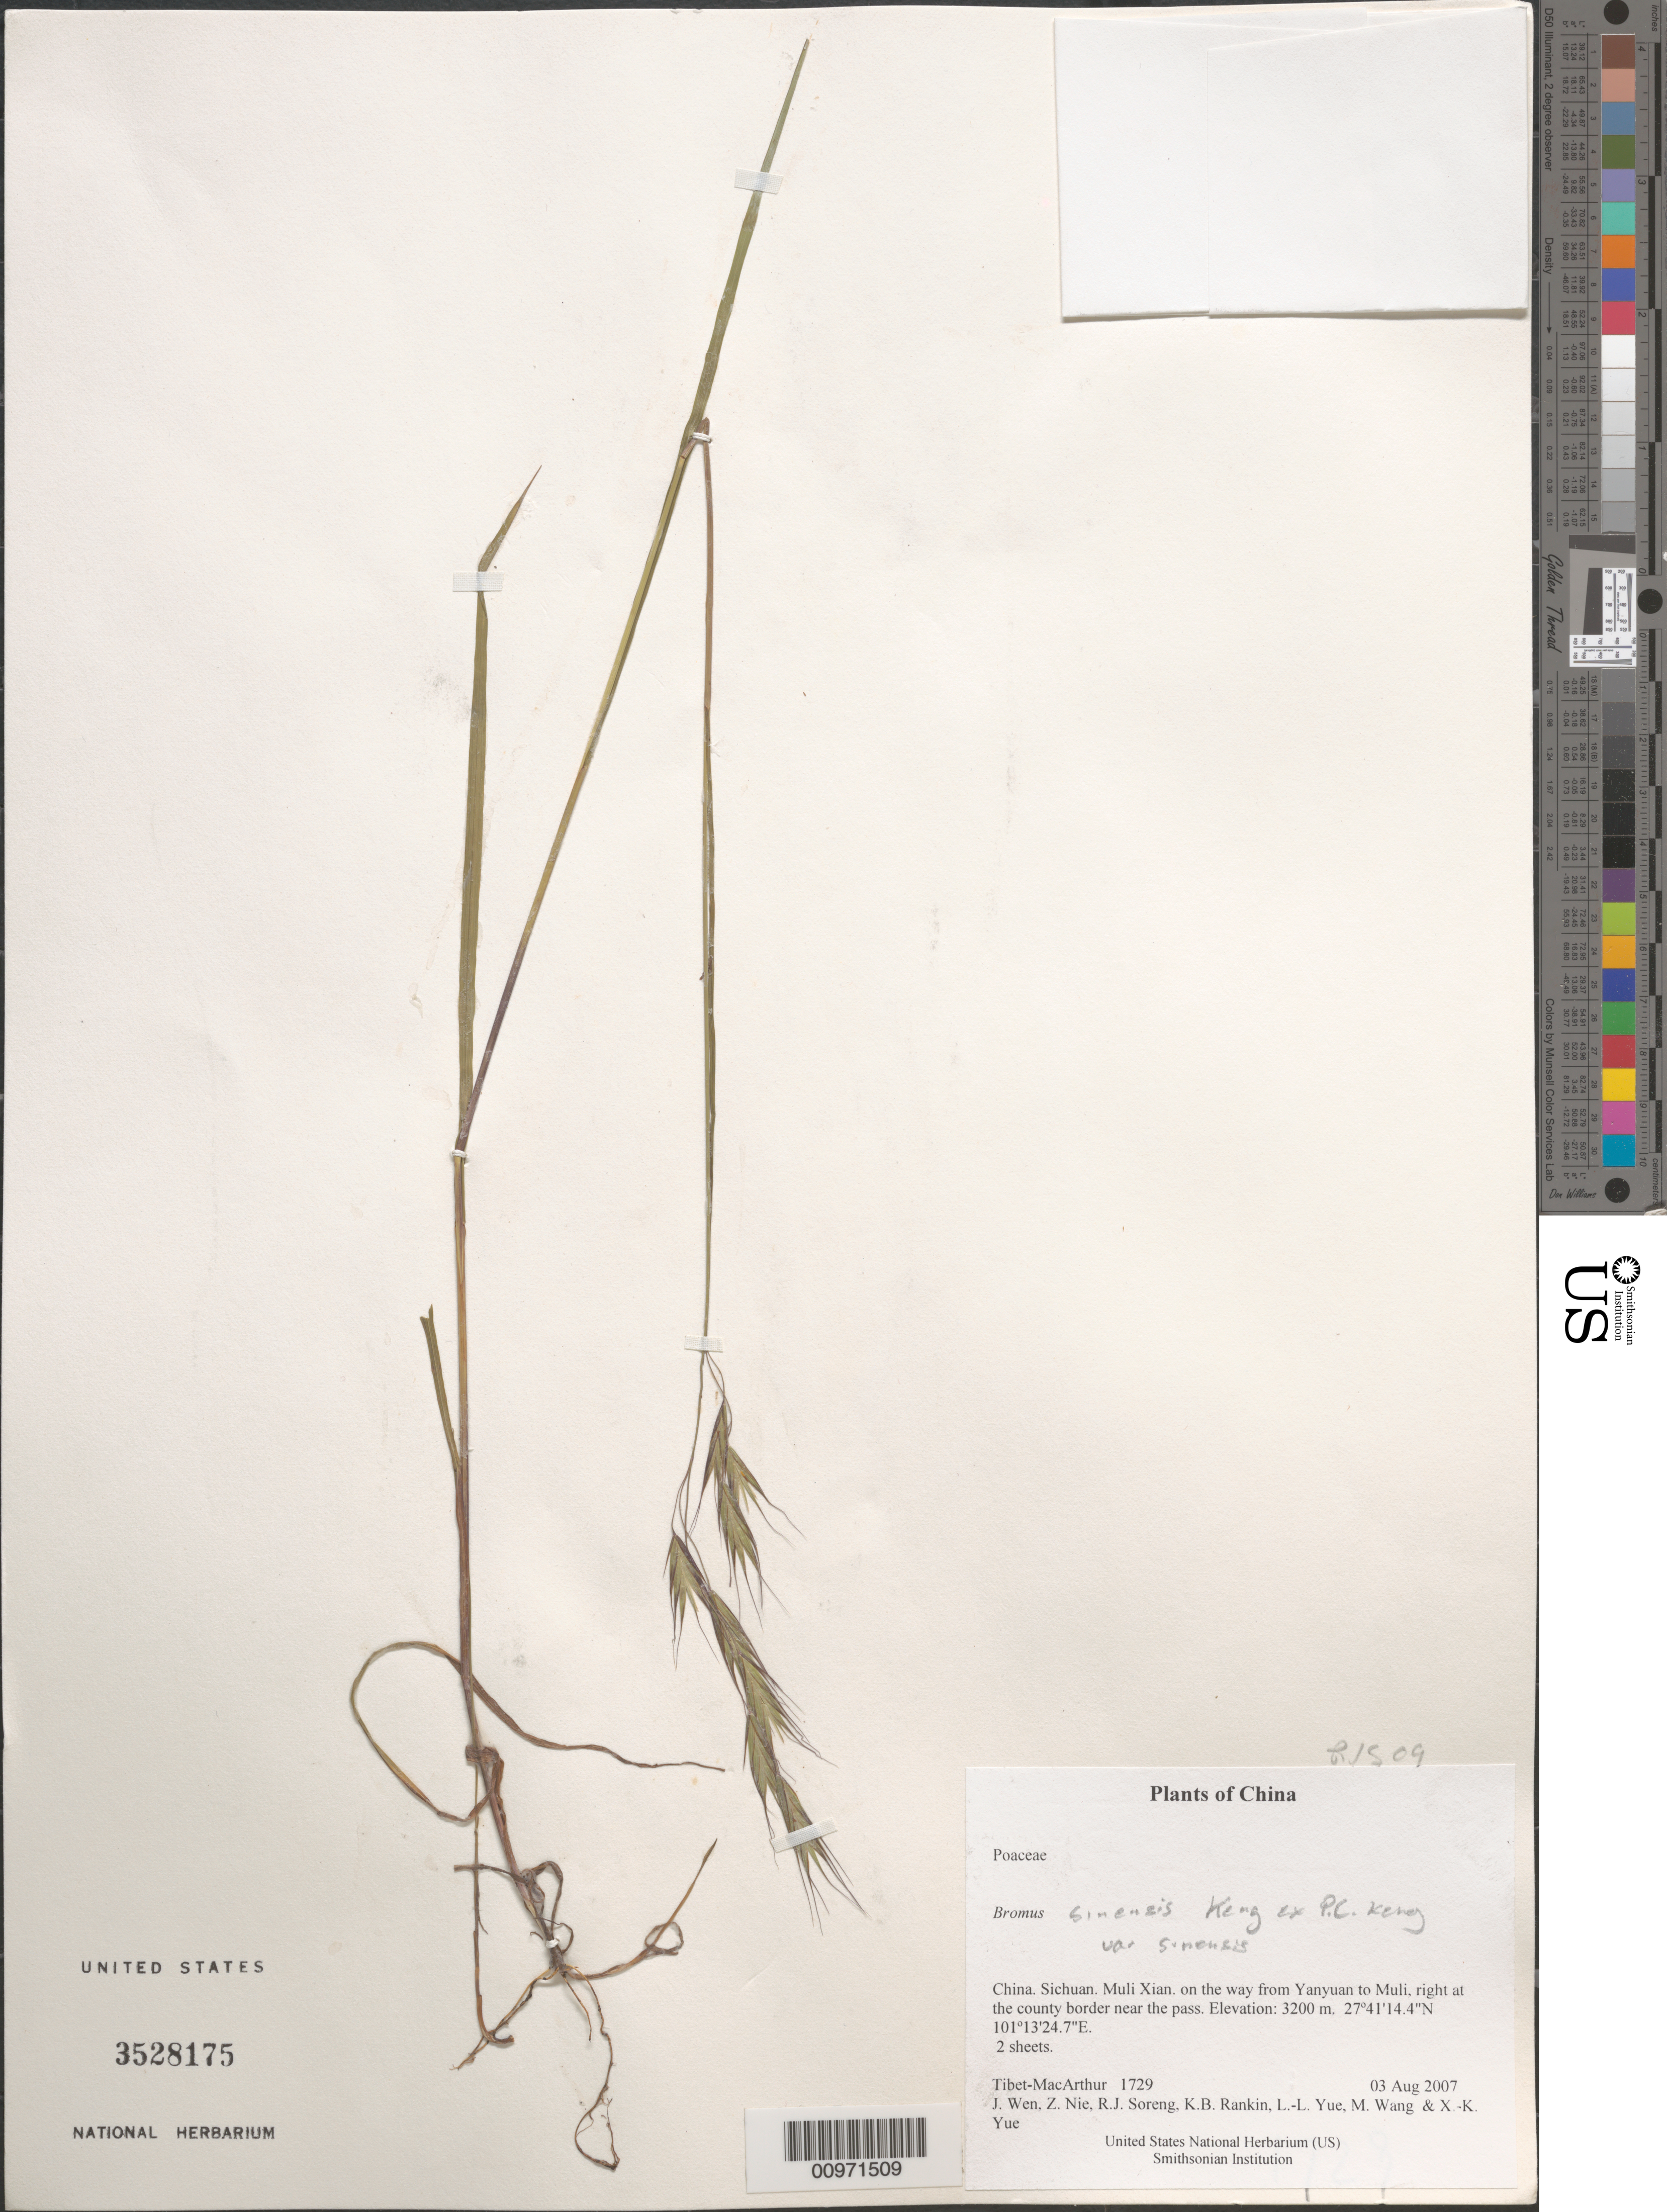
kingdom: Plantae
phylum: Tracheophyta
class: Liliopsida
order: Poales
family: Poaceae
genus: Bromus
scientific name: Bromus sinensis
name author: Keng ex Keng f.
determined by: Soreng, Robert J., Research Associate (BOT), Smithsonian Institution - National Museum of Natural History (UNITED STATES)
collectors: Tibet-MacArthur, J. Wen, Z. Nie, R. J. Soreng, K. Rankin, L. Yue, M. Wang & X. Yue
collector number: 1729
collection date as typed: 03 Aug 2007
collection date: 2007-08-03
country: China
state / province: Sichuan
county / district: Muli Xian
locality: on the way from Yanyuan to Muli, right at the county border near the pass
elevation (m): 3200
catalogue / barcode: US 3528175